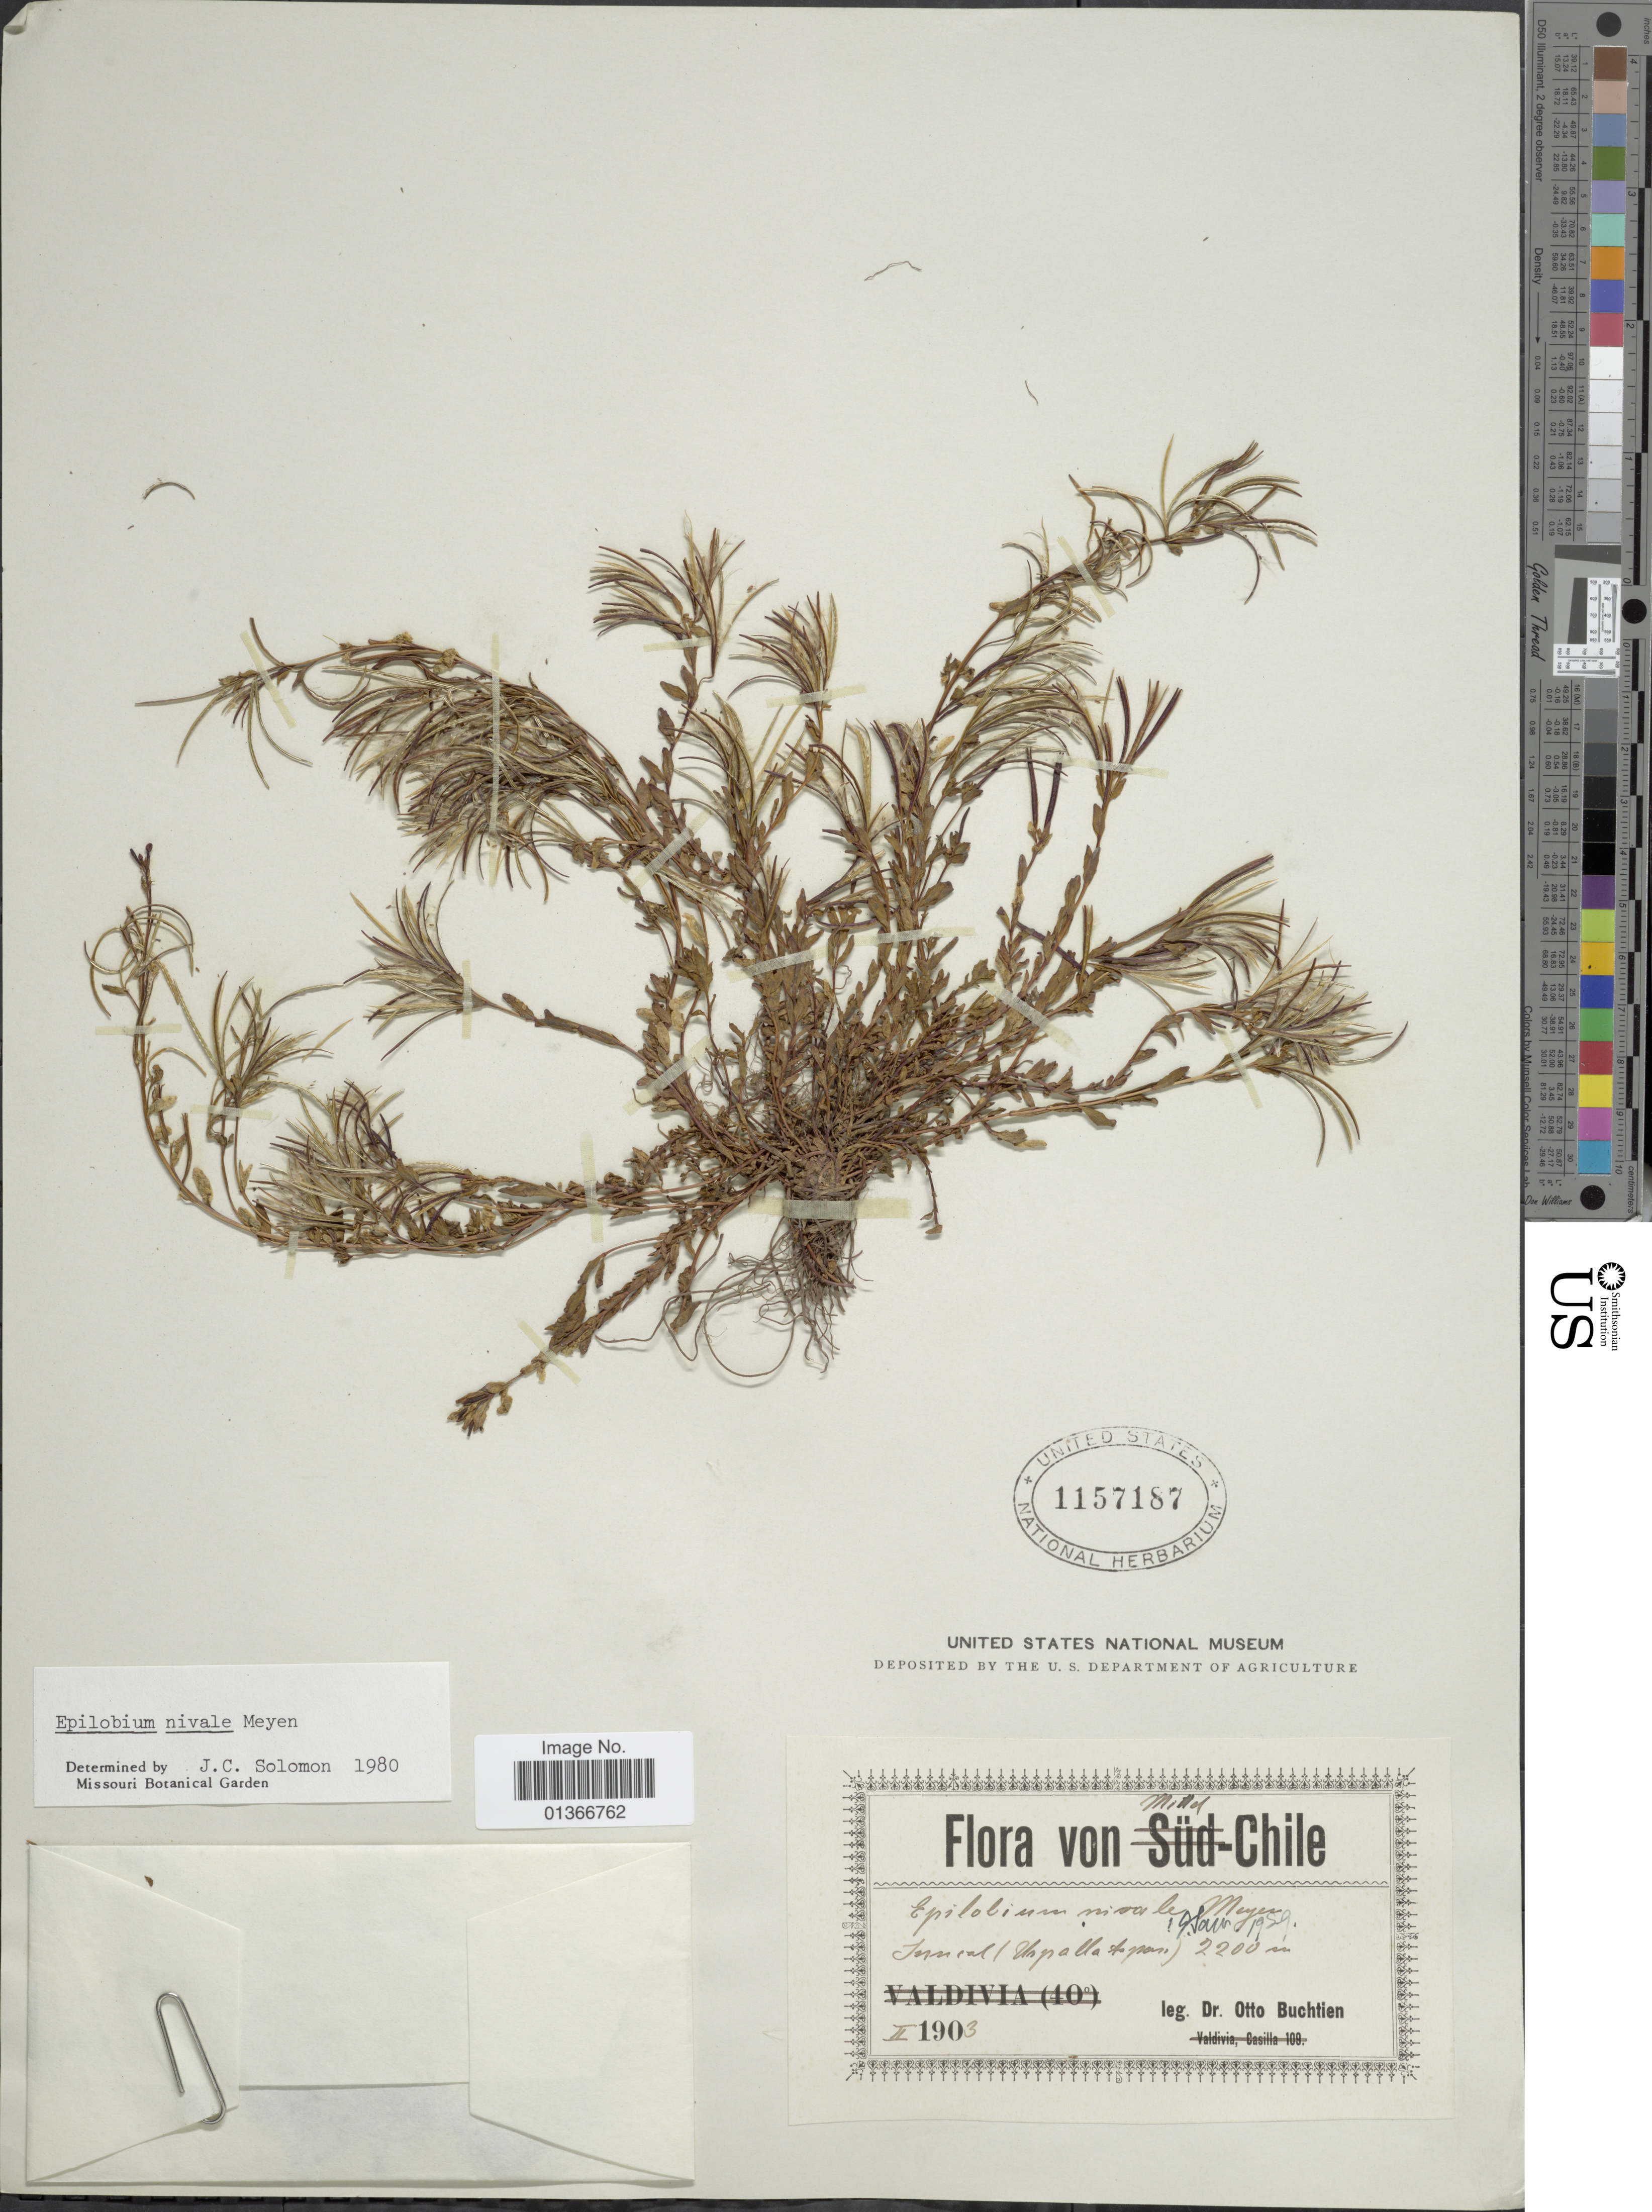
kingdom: Plantae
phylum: Tracheophyta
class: Magnoliopsida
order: Myrtales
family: Onagraceae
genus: Epilobium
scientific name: Epilobium nivale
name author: Meyen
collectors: O. Buchtien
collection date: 1903-02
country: Chile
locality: Juncal (Uspallata pass).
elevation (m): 2200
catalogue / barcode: US 1157187